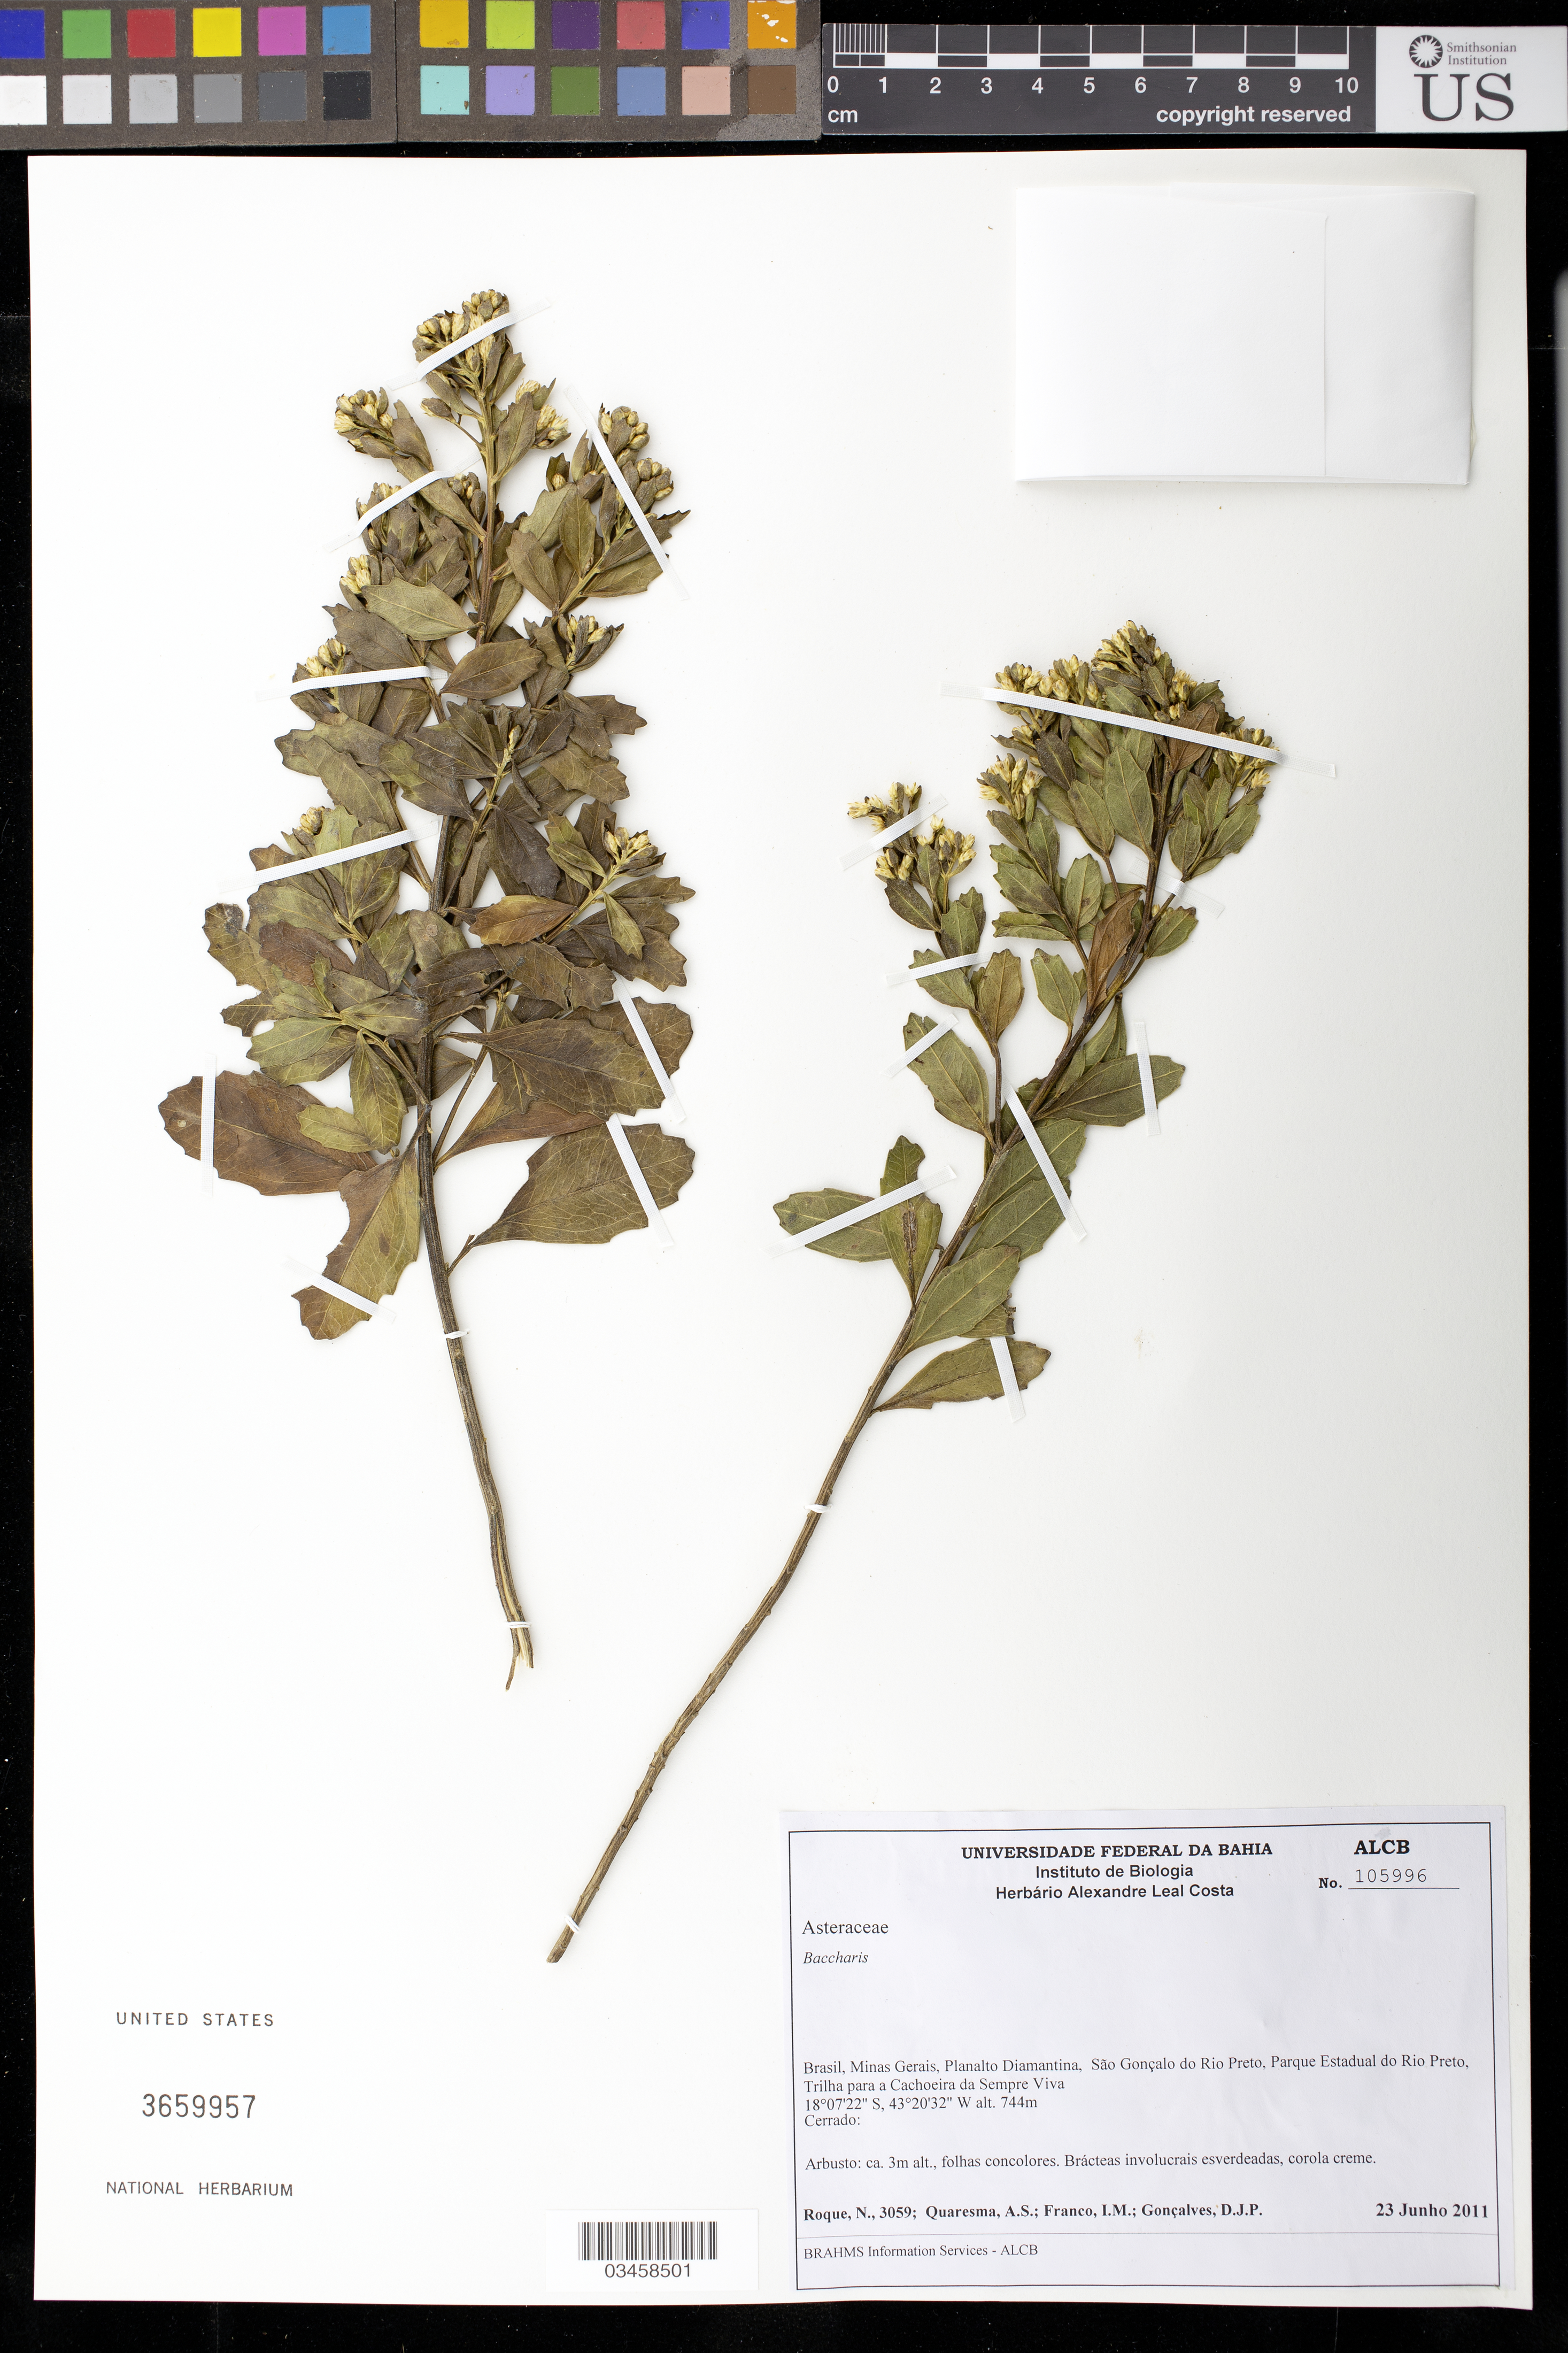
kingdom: Plantae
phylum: Tracheophyta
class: Magnoliopsida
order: Asterales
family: Asteraceae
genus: Baccharis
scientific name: Baccharis sp.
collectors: N. Roque, A. Quaresma, I. Franco & D. Gonçalves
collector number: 3059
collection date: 2011-06-23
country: Brazil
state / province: Minas Gerais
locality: Planalto Diamantina, Sao Goncalo do Rio Preto, Parque Estadual do Rio Preto, Trilha para a Cachoeira da Sempre Viva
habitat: Cerrado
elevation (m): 744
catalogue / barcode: US 3659957